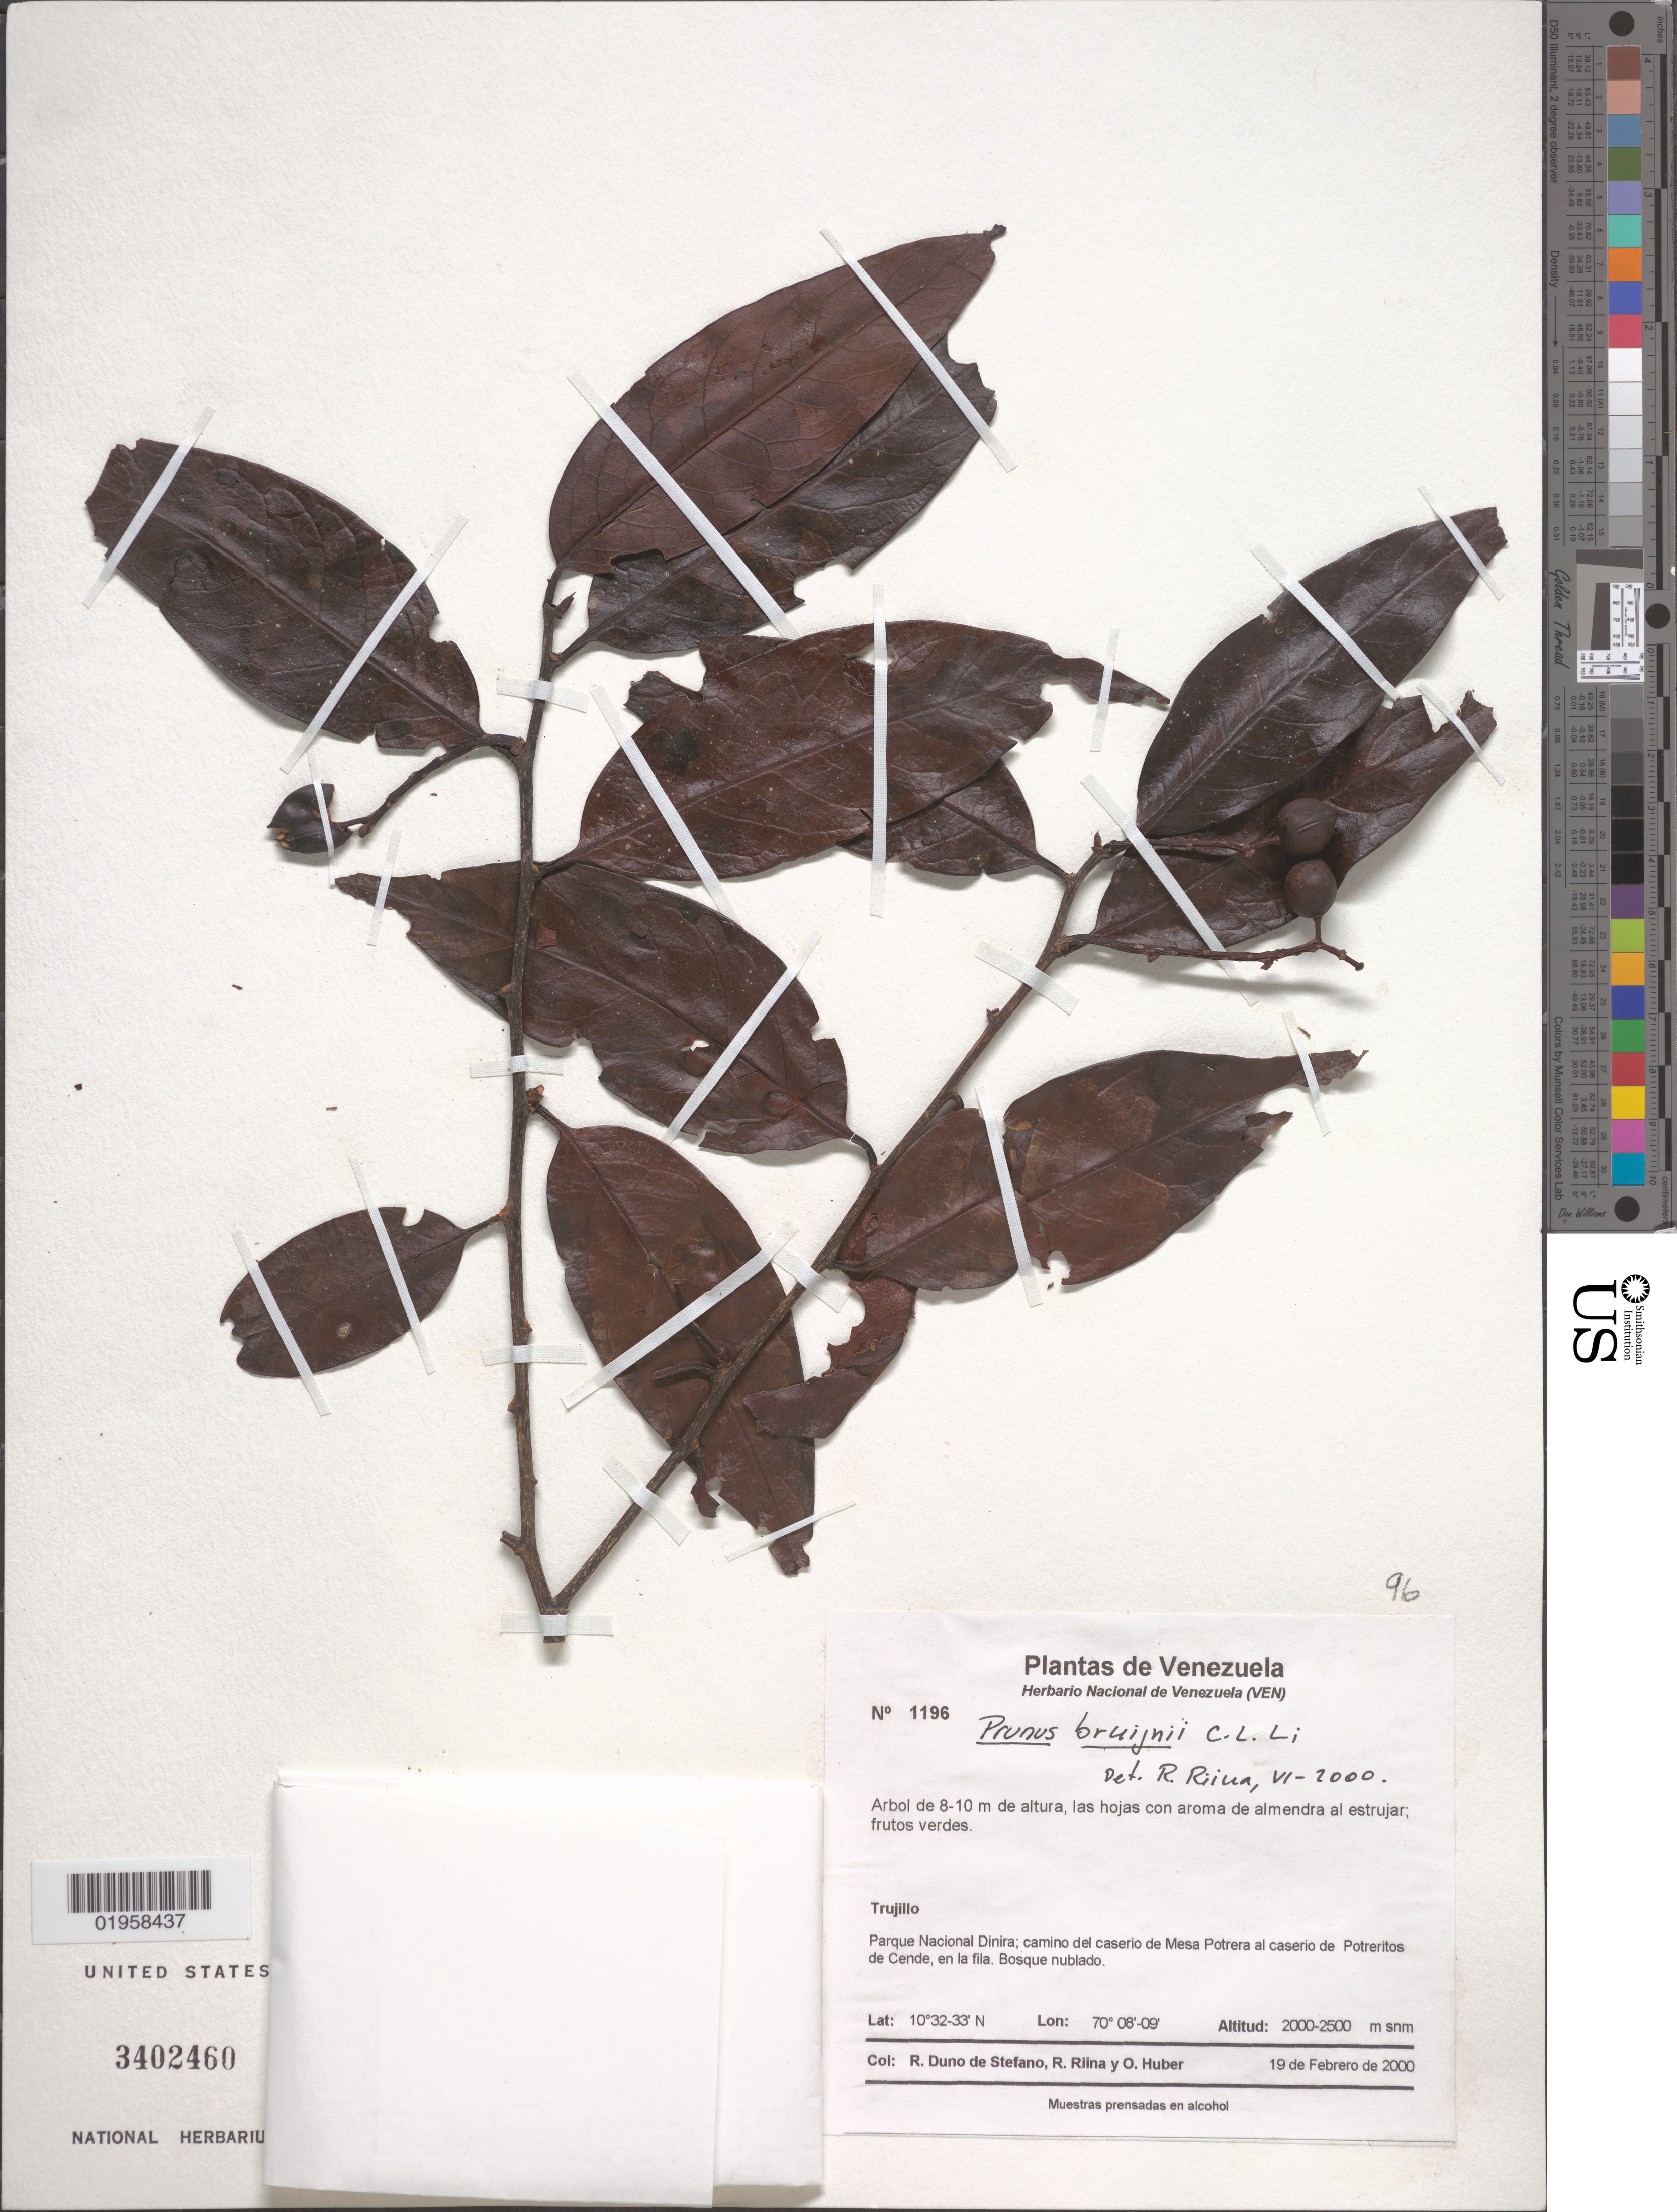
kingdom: Plantae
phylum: Tracheophyta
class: Magnoliopsida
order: Rosales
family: Rosaceae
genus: Prunus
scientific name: Prunus bruijnii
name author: C.L. Li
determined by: Riina, Ricarda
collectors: R. Duno de Stefano, R. Riina & O. Huber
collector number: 1196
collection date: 2000-02-19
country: Venezuela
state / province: Trujillo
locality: Parque Nacioinal Dinira; camino del caserio de Mesa Potrera al caserio de Potreritos de Cende, en la fila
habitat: Bosque nublado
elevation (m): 2000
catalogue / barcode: US 3402460